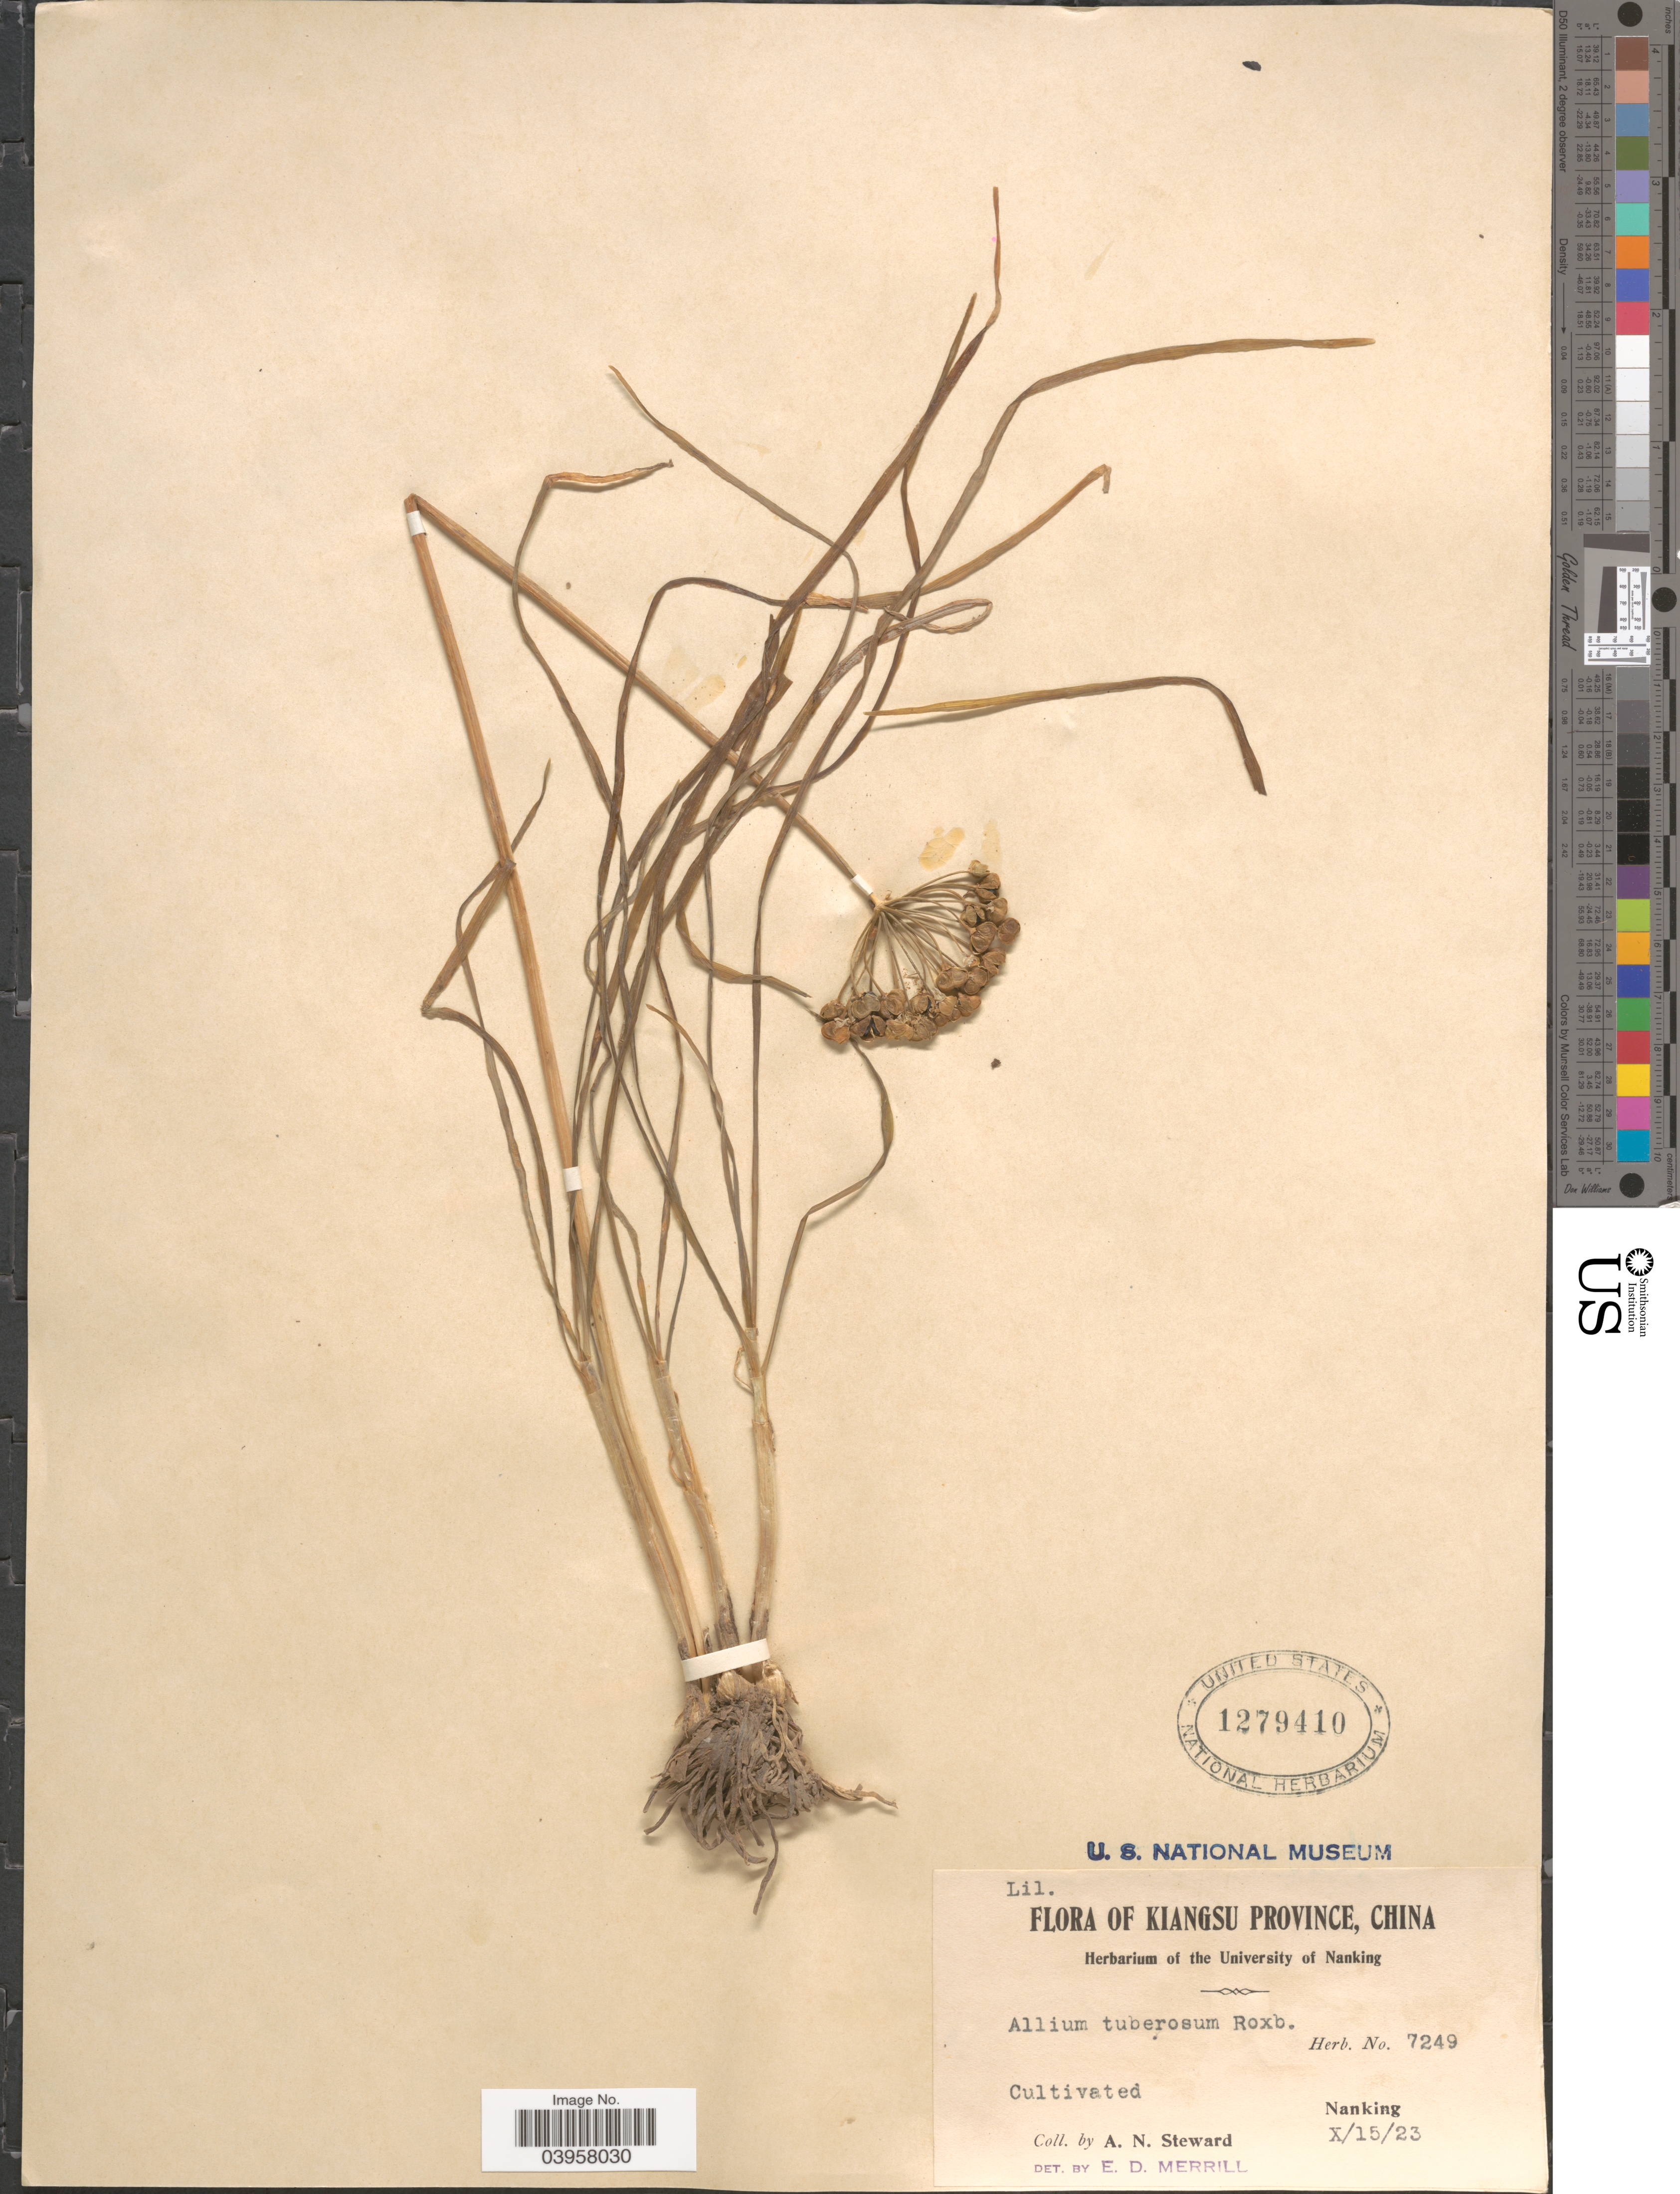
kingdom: Plantae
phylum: Tracheophyta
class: Liliopsida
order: Asparagales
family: Amaryllidaceae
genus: Allium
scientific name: Allium tuberosum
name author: Röttler ex Spreng.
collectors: A. N. Steward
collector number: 7249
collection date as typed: Transcribed d/m/y: 15/10/23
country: China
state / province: Jiangsu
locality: Kiangsu Province. Nanking.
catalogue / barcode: US 1279410